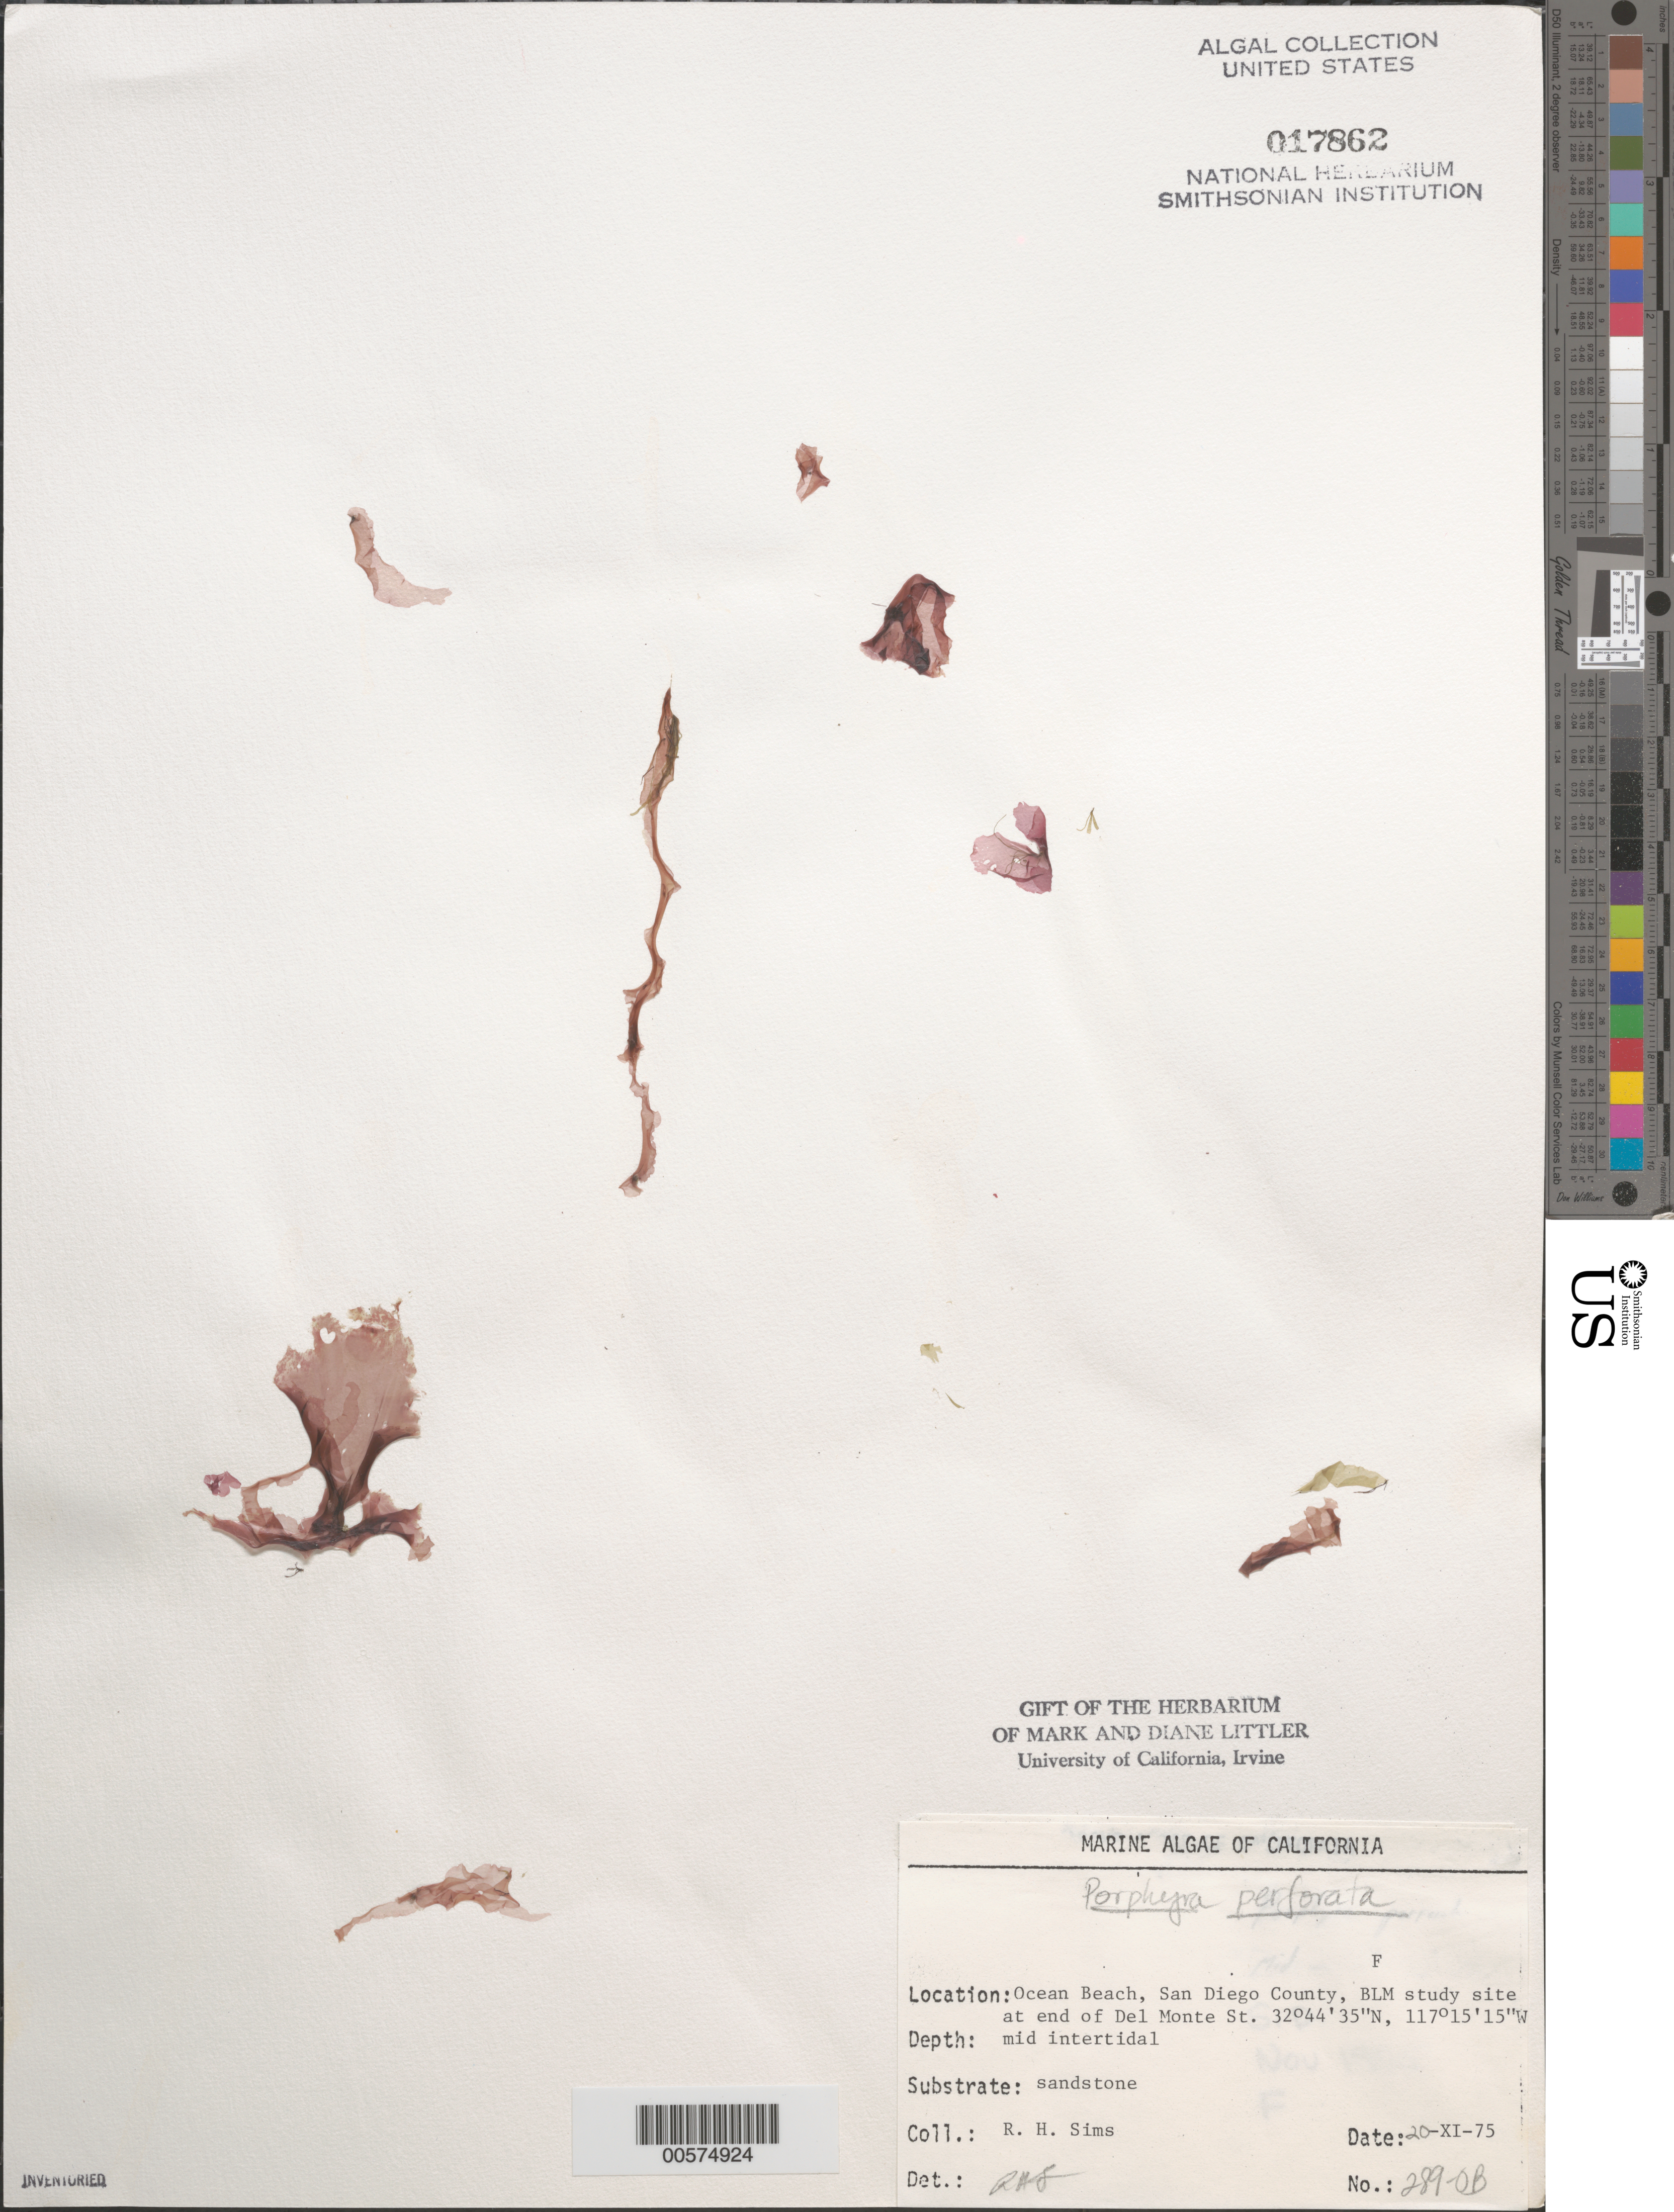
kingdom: Plantae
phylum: Rhodophyta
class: Bangiophyceae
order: Bangiales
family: Bangiaceae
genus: Pyropia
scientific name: Pyropia perforata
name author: (J. Agardh) S.C. Lindstrom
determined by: Algae name updating Project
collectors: R. H. Sims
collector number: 289-ob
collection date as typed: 20 Nov 1975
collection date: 1975-11-20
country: United States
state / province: California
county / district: San Diego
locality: Ocean Beach, end of Del Monte Street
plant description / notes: BLM-SOCALBIGHT Rocky Intertidal Survey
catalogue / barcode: US 17862